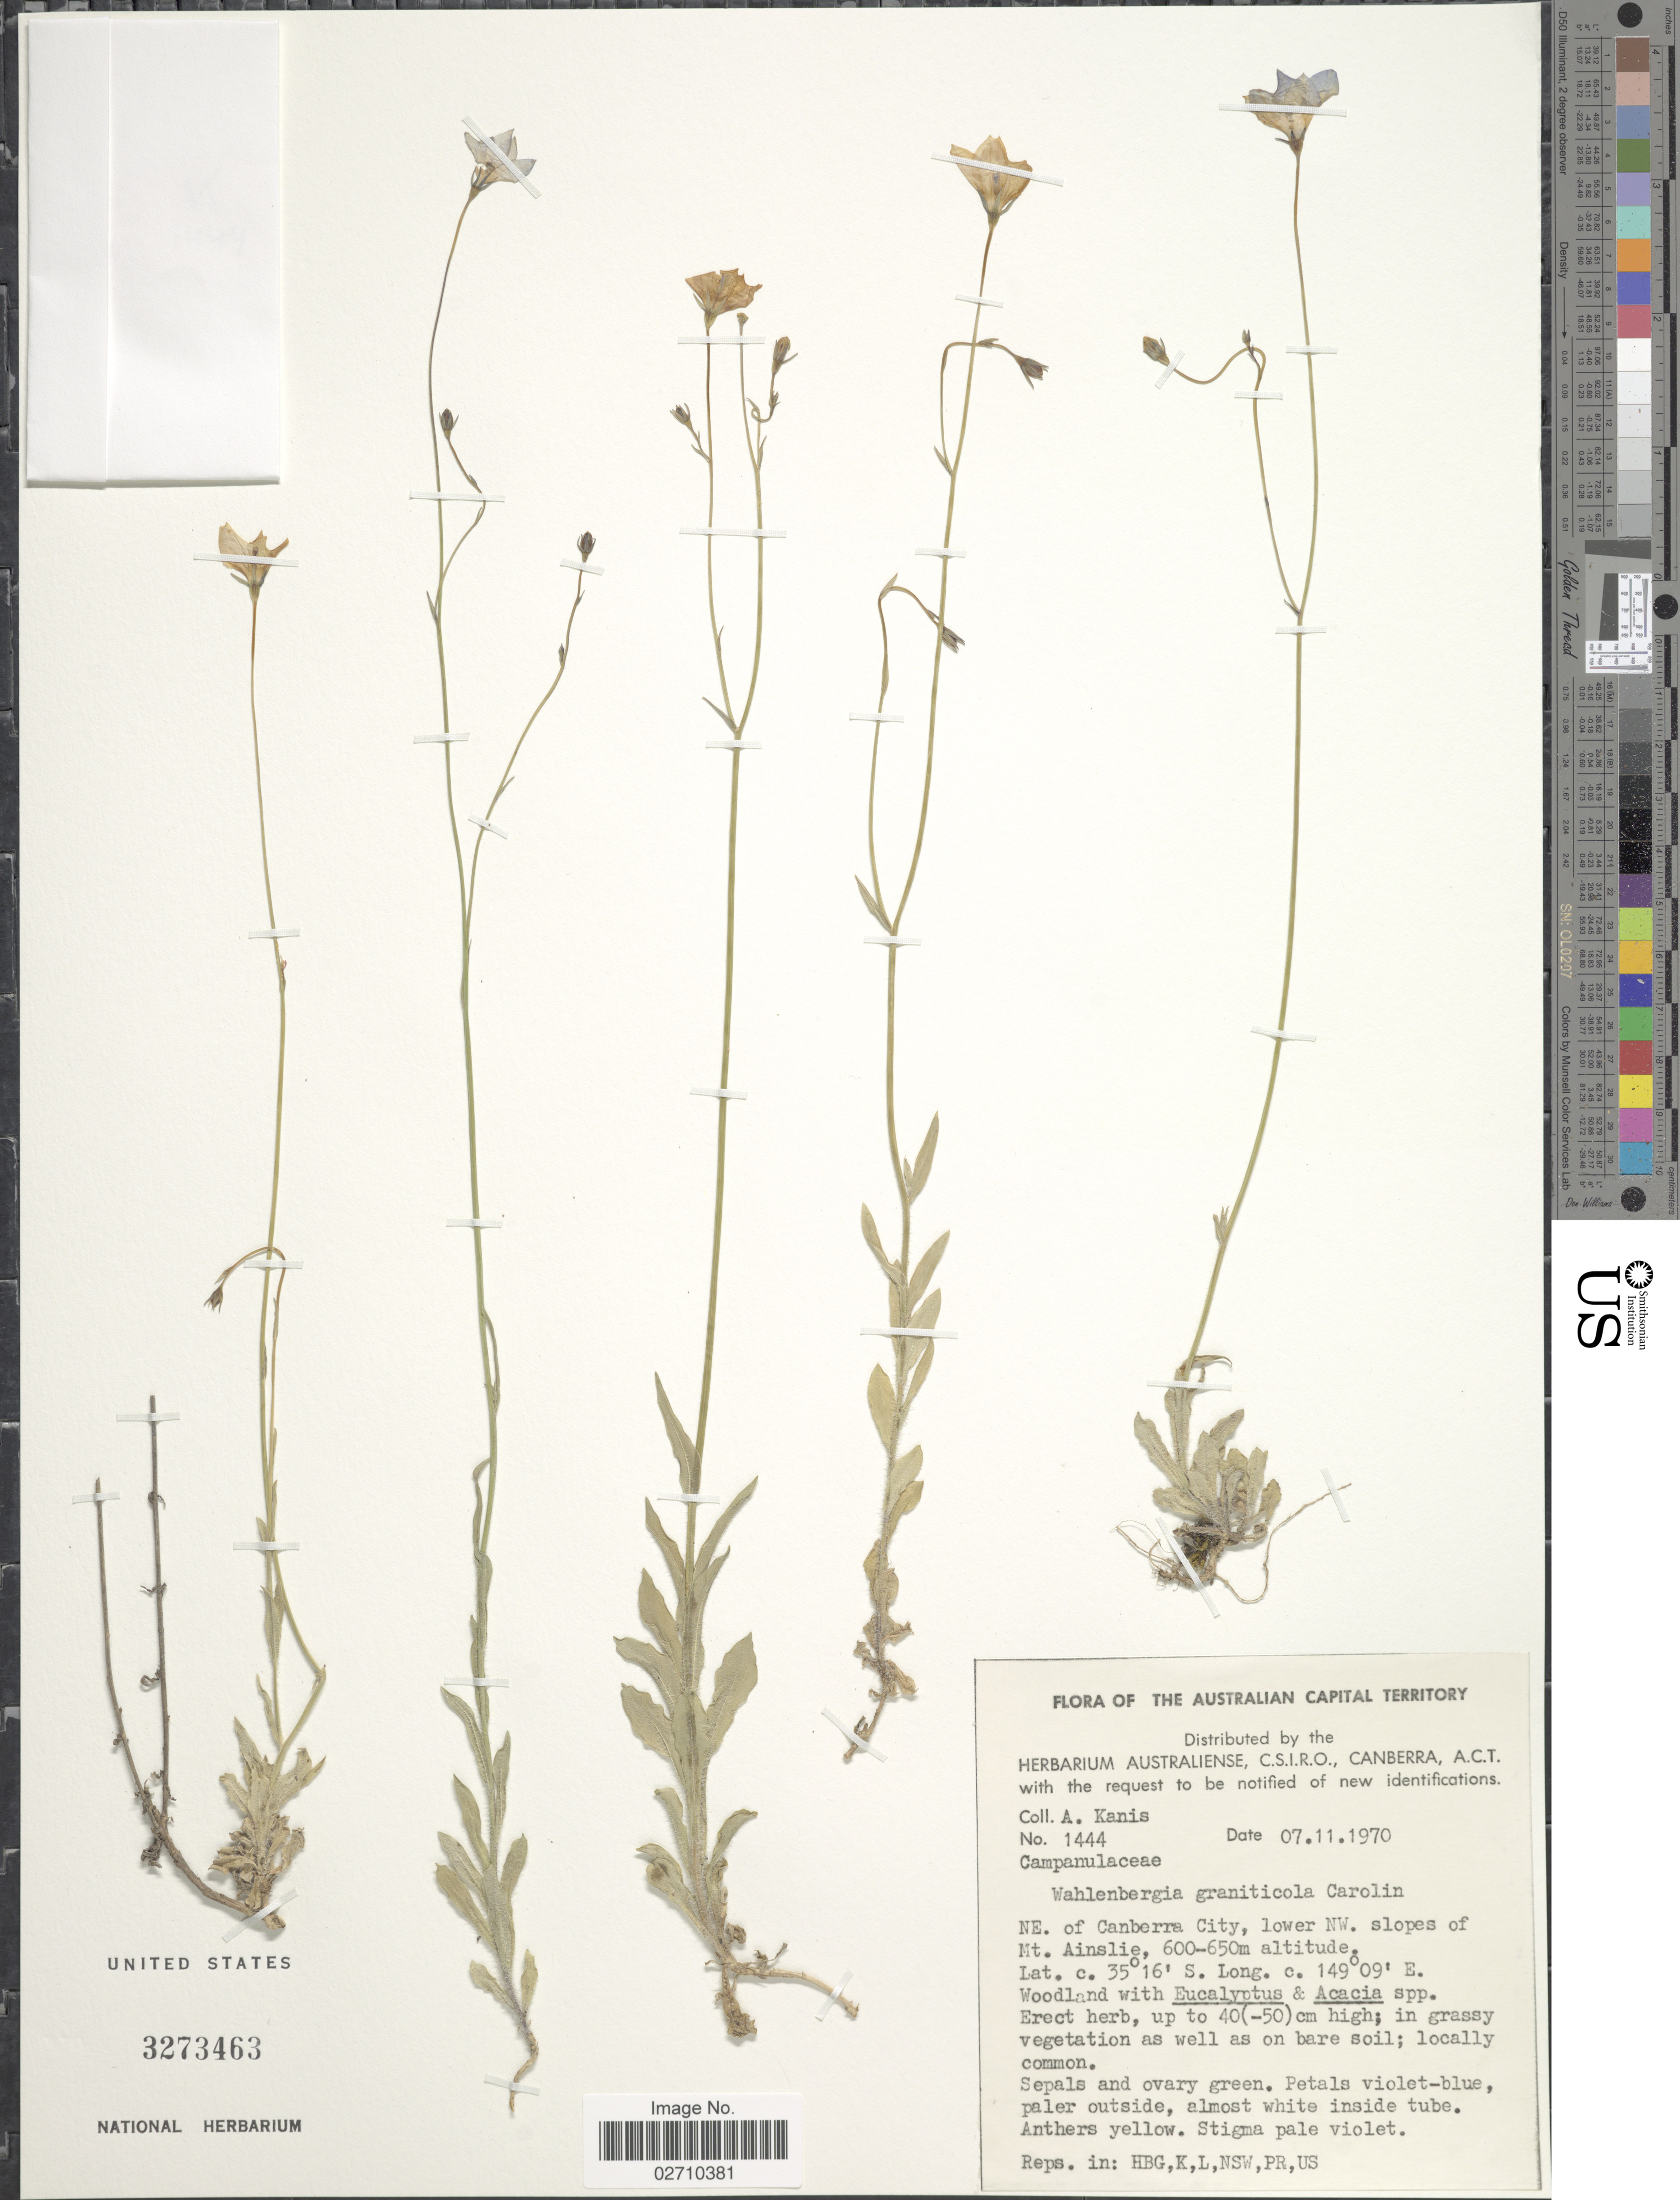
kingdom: Plantae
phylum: Tracheophyta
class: Magnoliopsida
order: Asterales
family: Campanulaceae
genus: Wahlenbergia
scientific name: Wahlenbergia graniticola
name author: Carolin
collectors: A. Kanis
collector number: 1444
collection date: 1970-11-07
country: Australia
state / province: Australian Capital Territory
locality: Australian Capital Territory. NE. of Canberra City, lower NW. slopes of Mt. Ainslie.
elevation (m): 600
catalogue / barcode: US 3273463